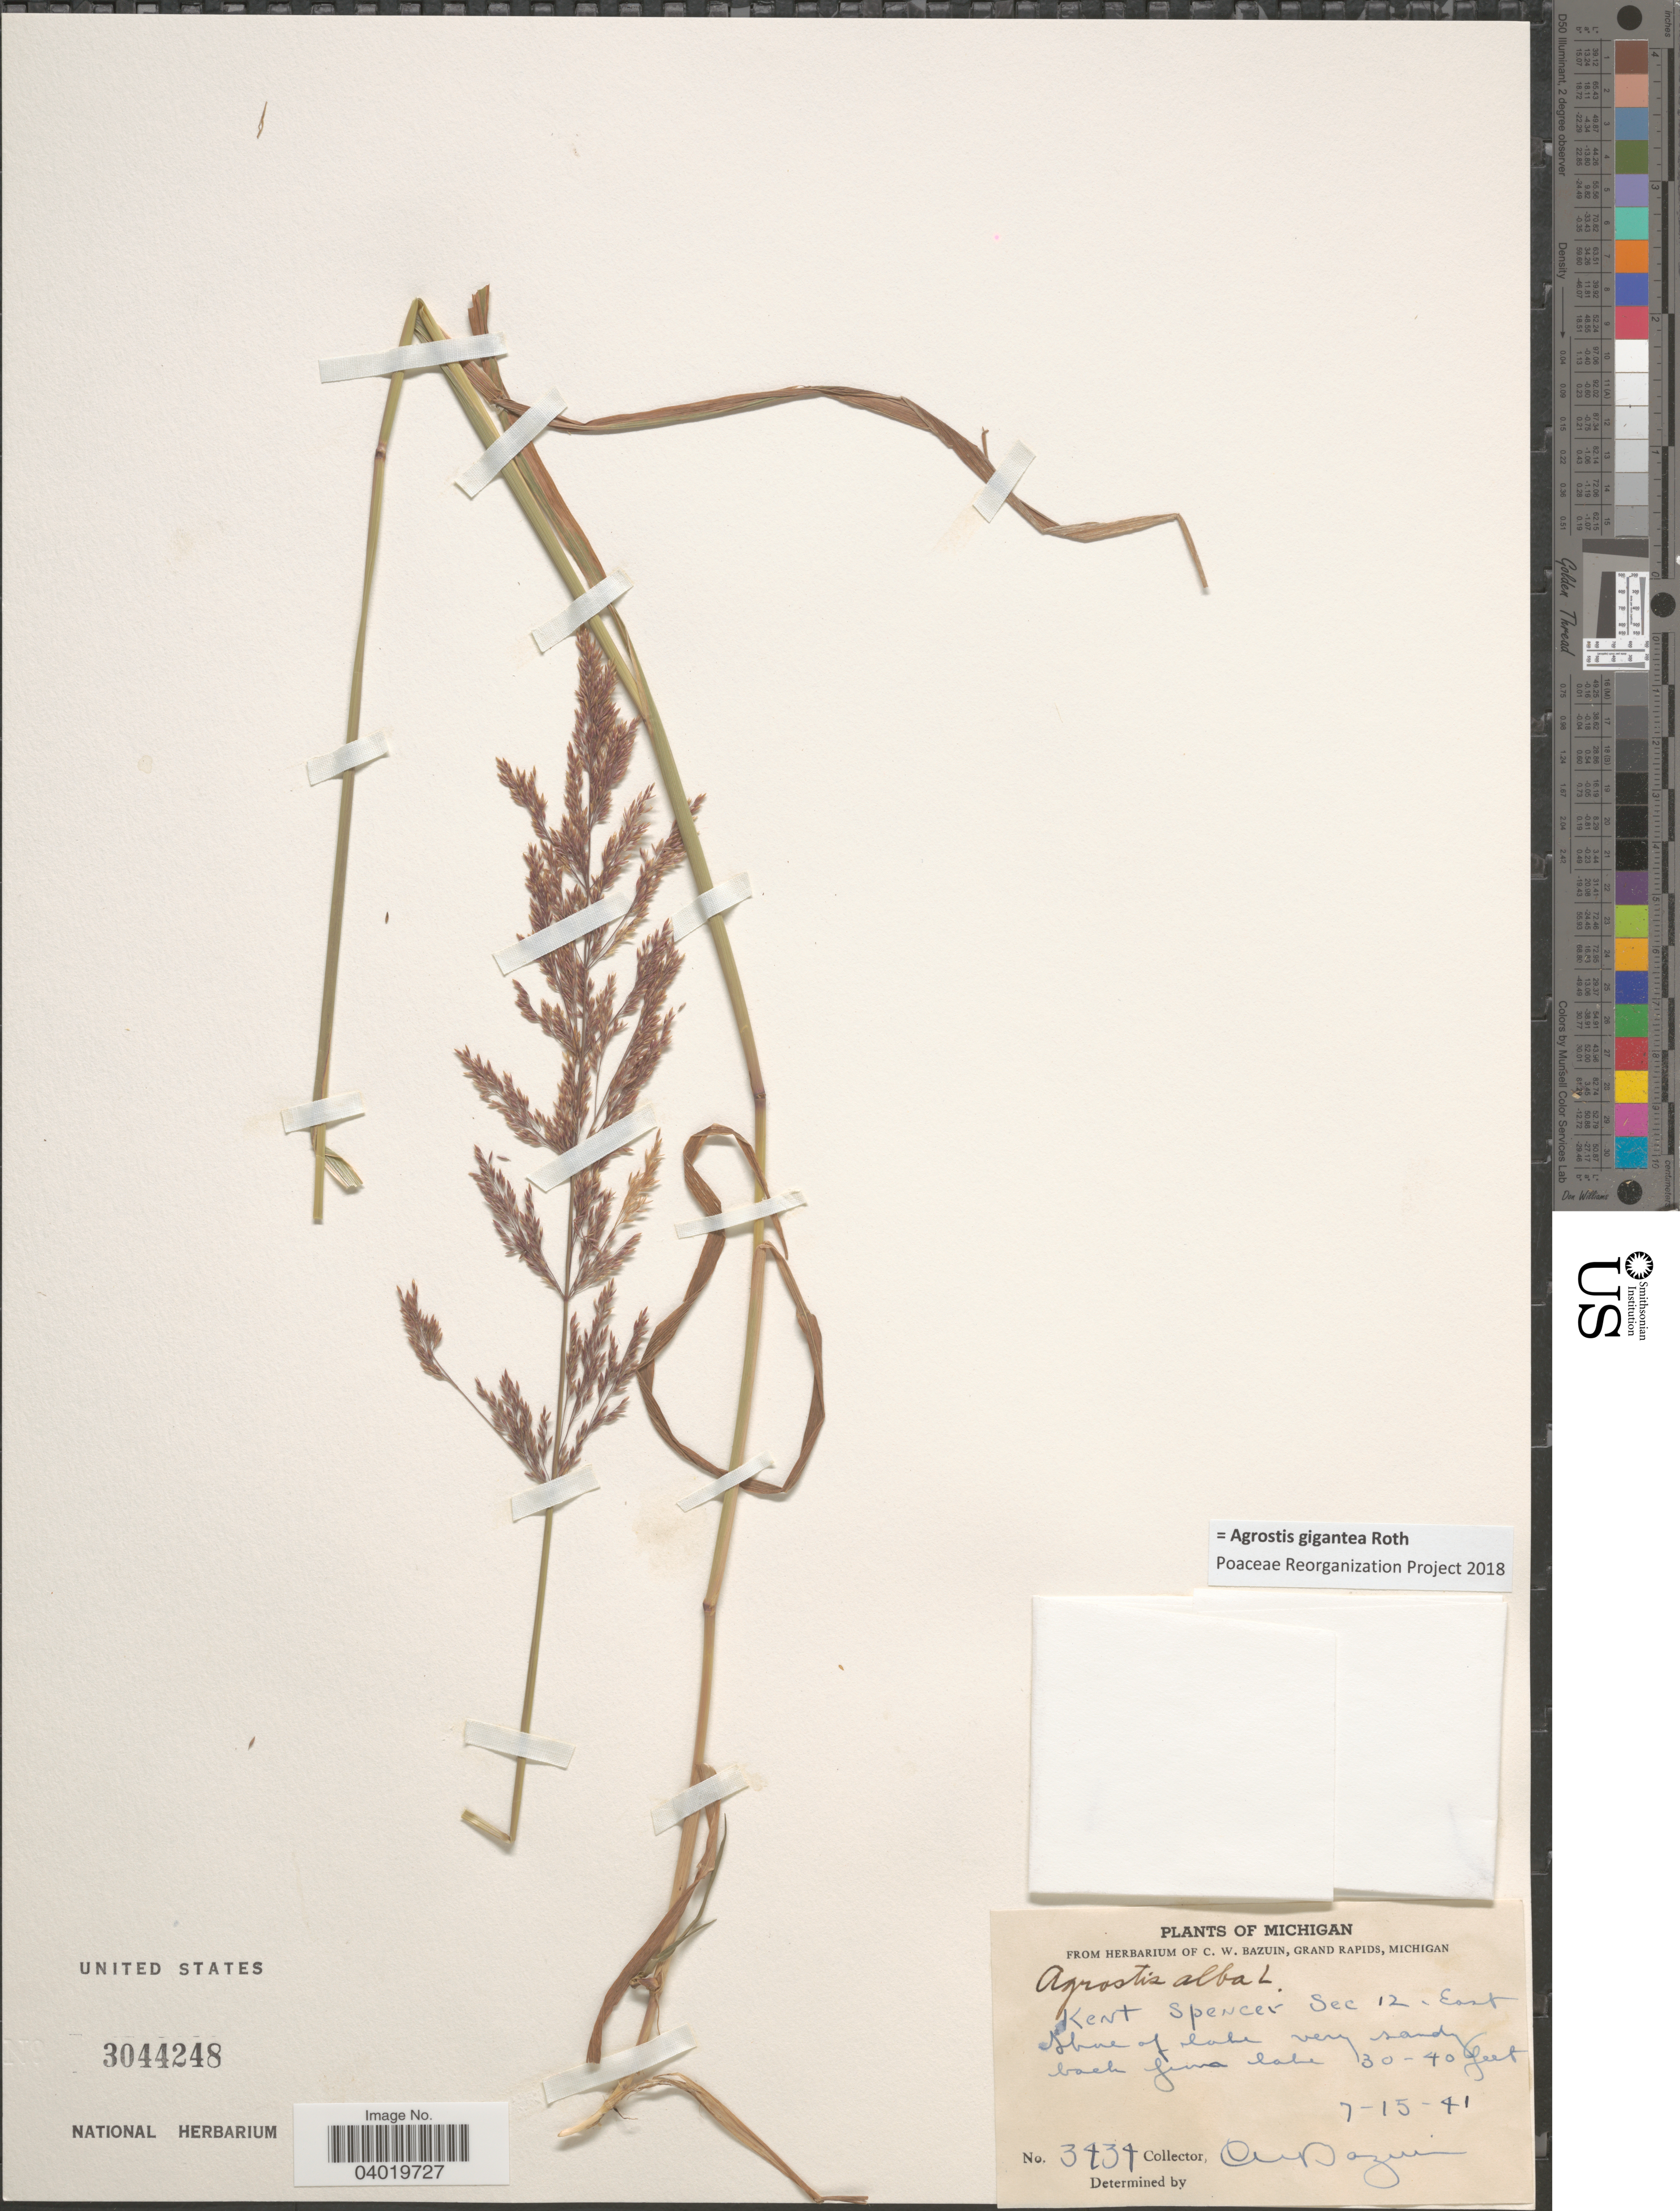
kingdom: Plantae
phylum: Tracheophyta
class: Liliopsida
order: Poales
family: Poaceae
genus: Agrostis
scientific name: Agrostis gigantea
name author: Roth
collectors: C. Bazuin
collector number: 3434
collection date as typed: Transcribed d/m/y: 15/7/41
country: United States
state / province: Michigan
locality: Kent Spencer Sec 12. East shore of lake.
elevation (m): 9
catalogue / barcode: US 3044248